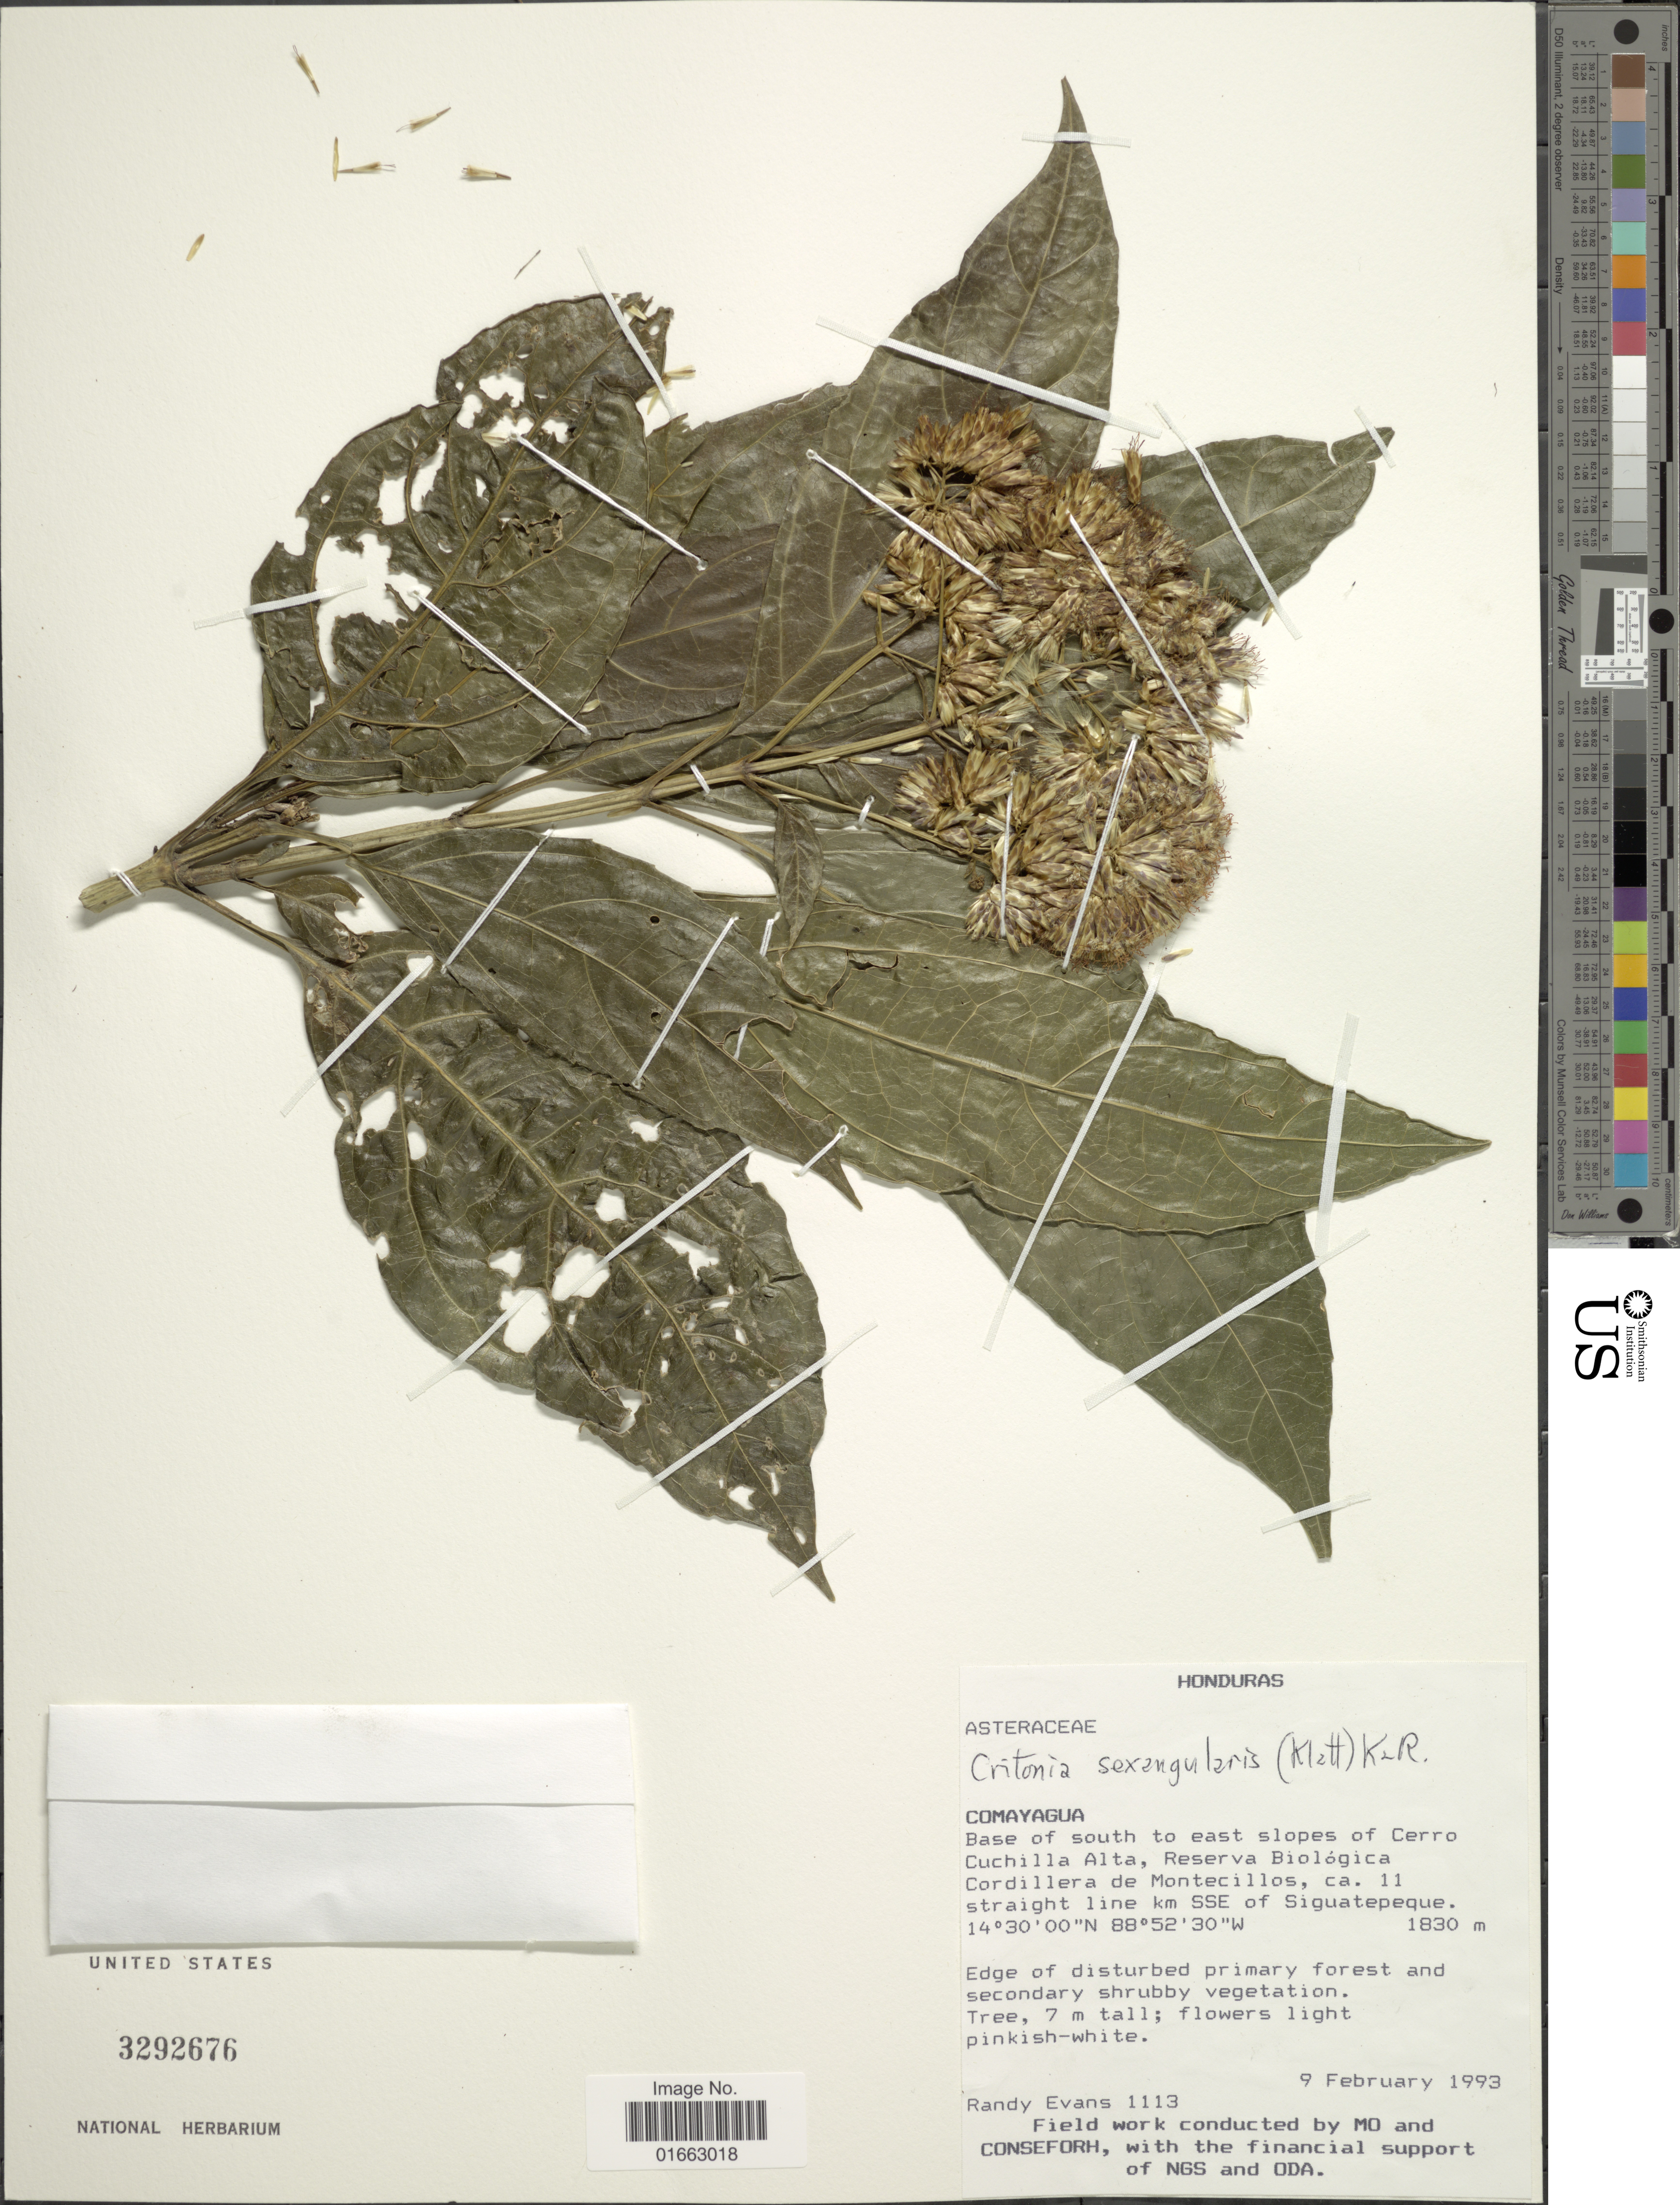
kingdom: Plantae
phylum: Tracheophyta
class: Magnoliopsida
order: Asterales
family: Asteraceae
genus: Critonia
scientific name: Critonia sexangularis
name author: (Klatt) R.M. King & H. Rob.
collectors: R. Evans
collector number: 1113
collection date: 1993-02-09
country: Honduras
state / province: Comayagua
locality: Base of south to east slopes of Cerro Cuchilla Alta, Reserva Biológica Cordillera de Montecillos, ca. 11 straight line km SSE of Siguatepeque, edge of disturbed primary forest and secondary shrubby vegetation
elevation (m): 1830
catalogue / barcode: US 3292676